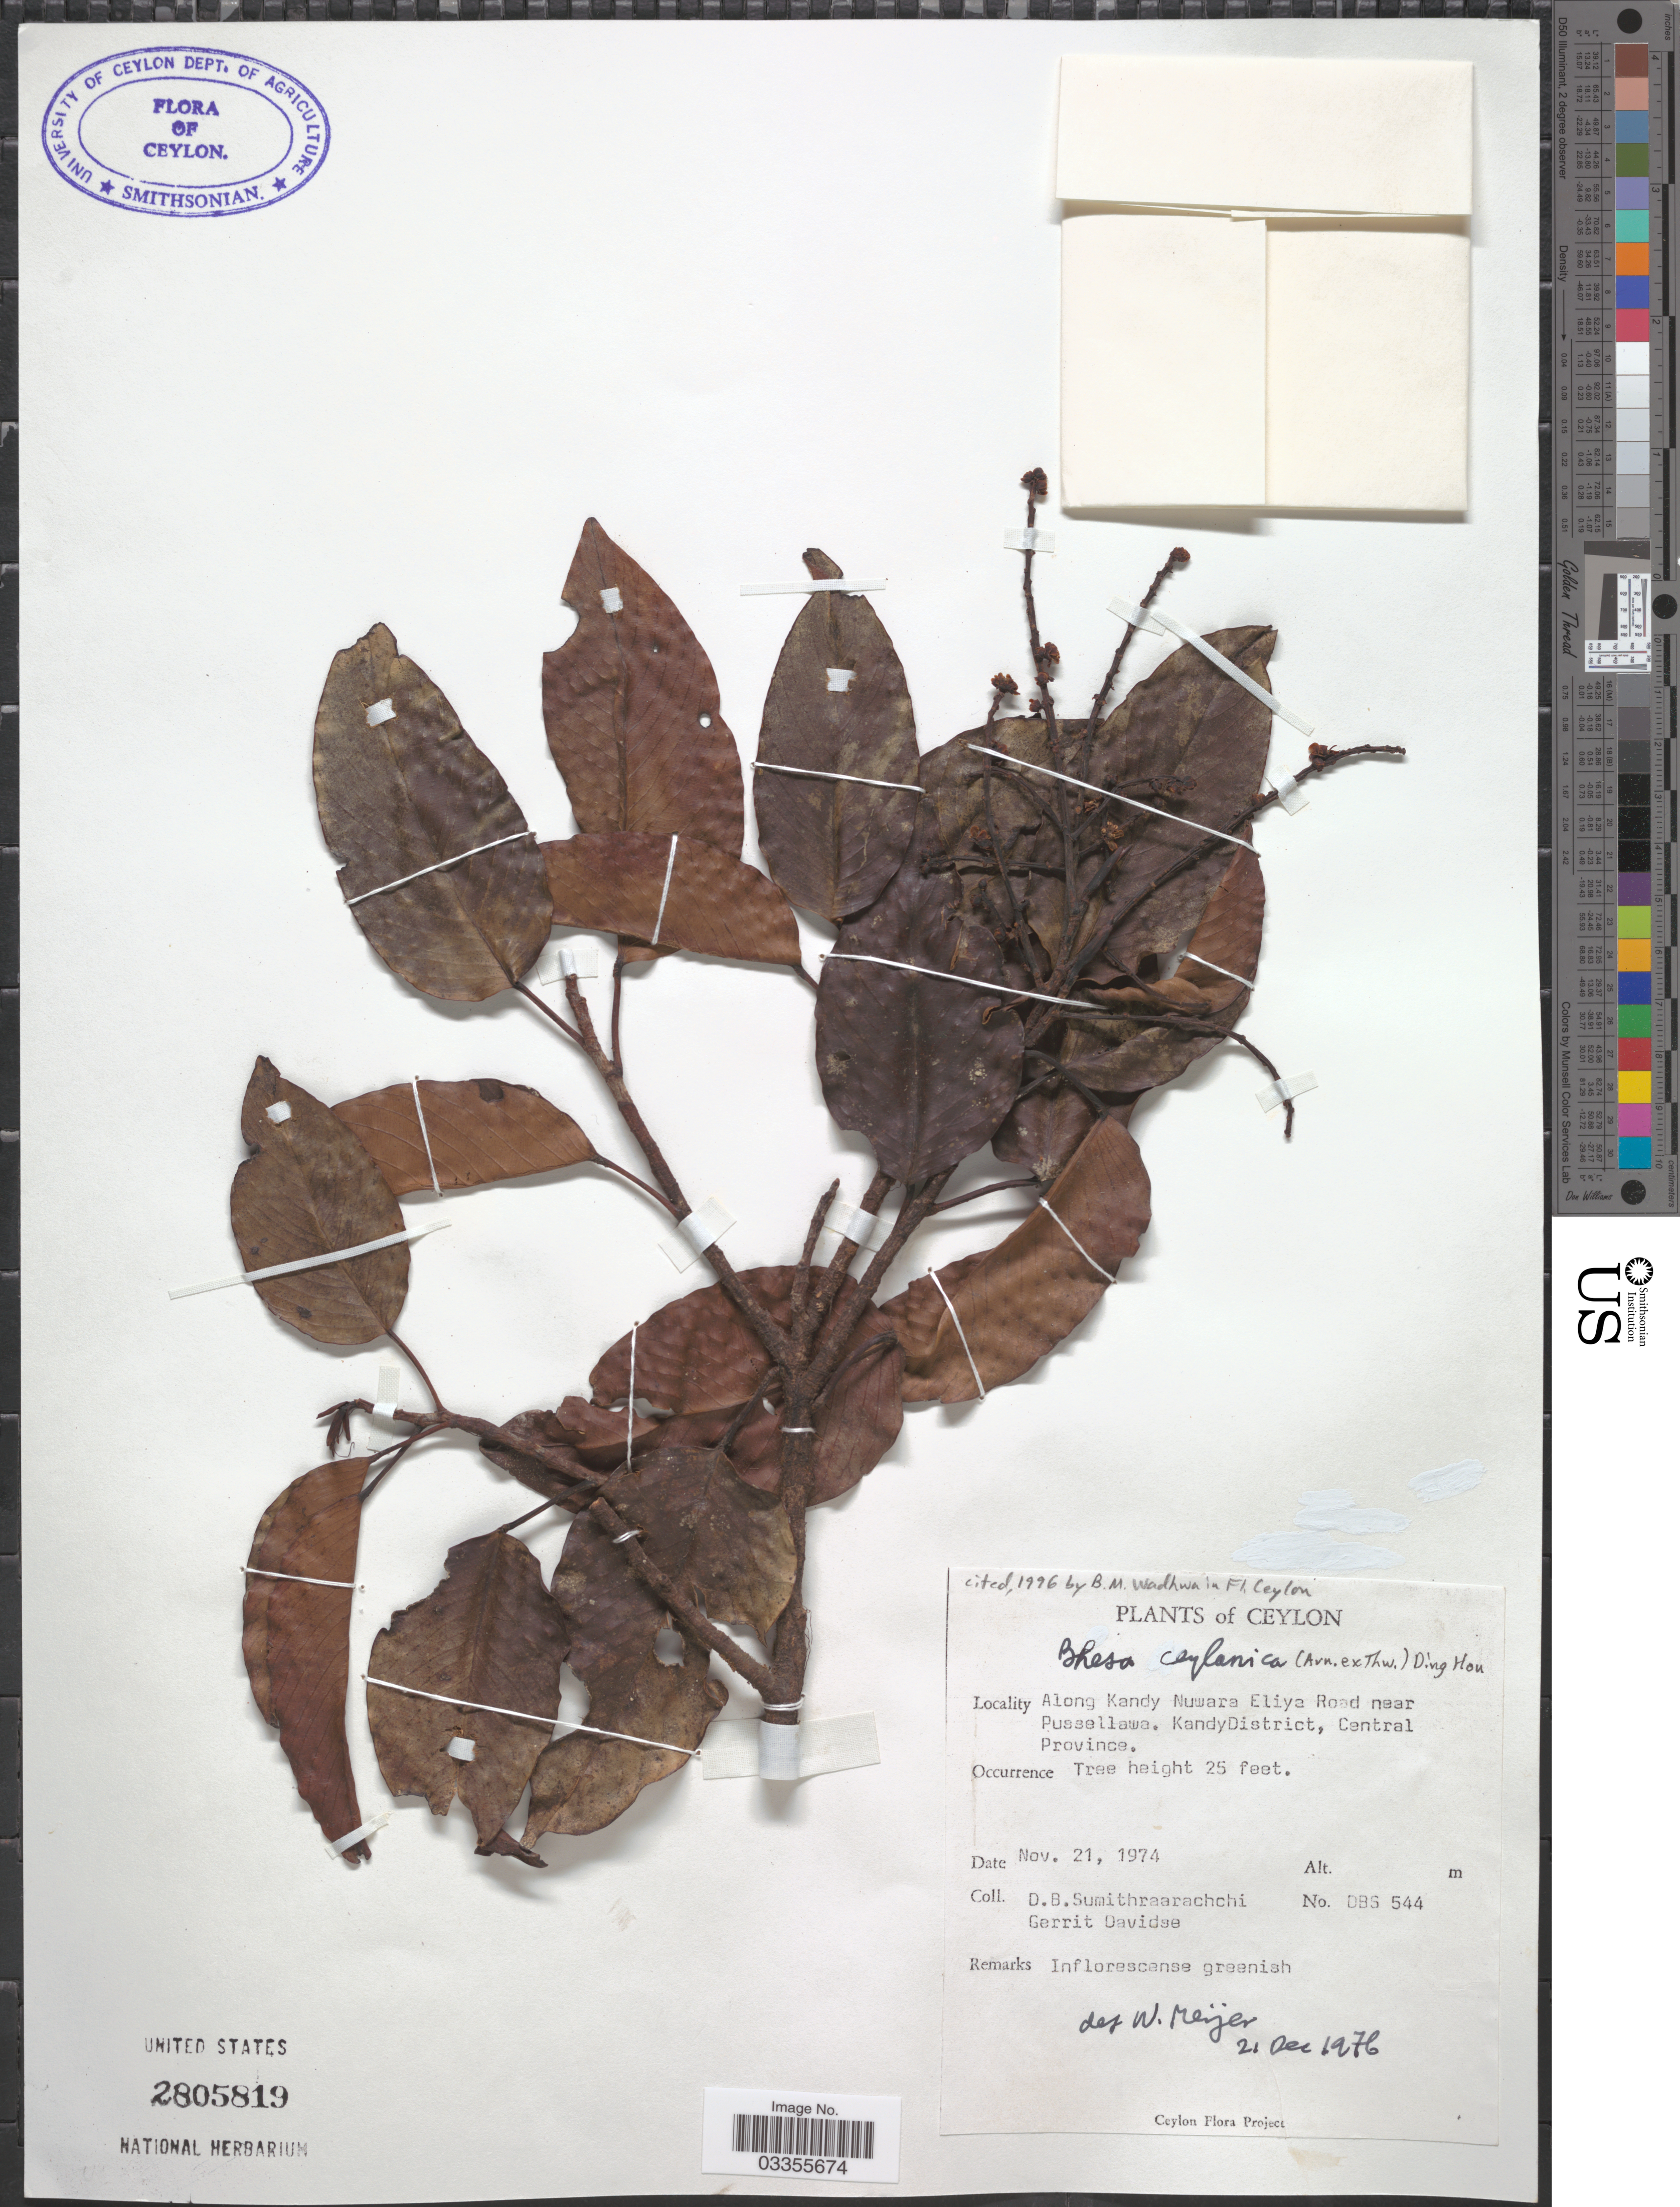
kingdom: Plantae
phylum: Tracheophyta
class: Magnoliopsida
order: Malpighiales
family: Centroplacaceae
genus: Bhesa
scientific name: Bhesa ceylanica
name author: (Arn. ex Thwaites) Ding Hou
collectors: D. B. Sumithraarachchi & G. Davidse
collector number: DBS544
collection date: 1974-11-21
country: Sri Lanka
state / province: Central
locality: Ceylon. Along Kandy Nuwara Eliya Road near Pussellawa. Kandy District.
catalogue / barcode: US 2805819